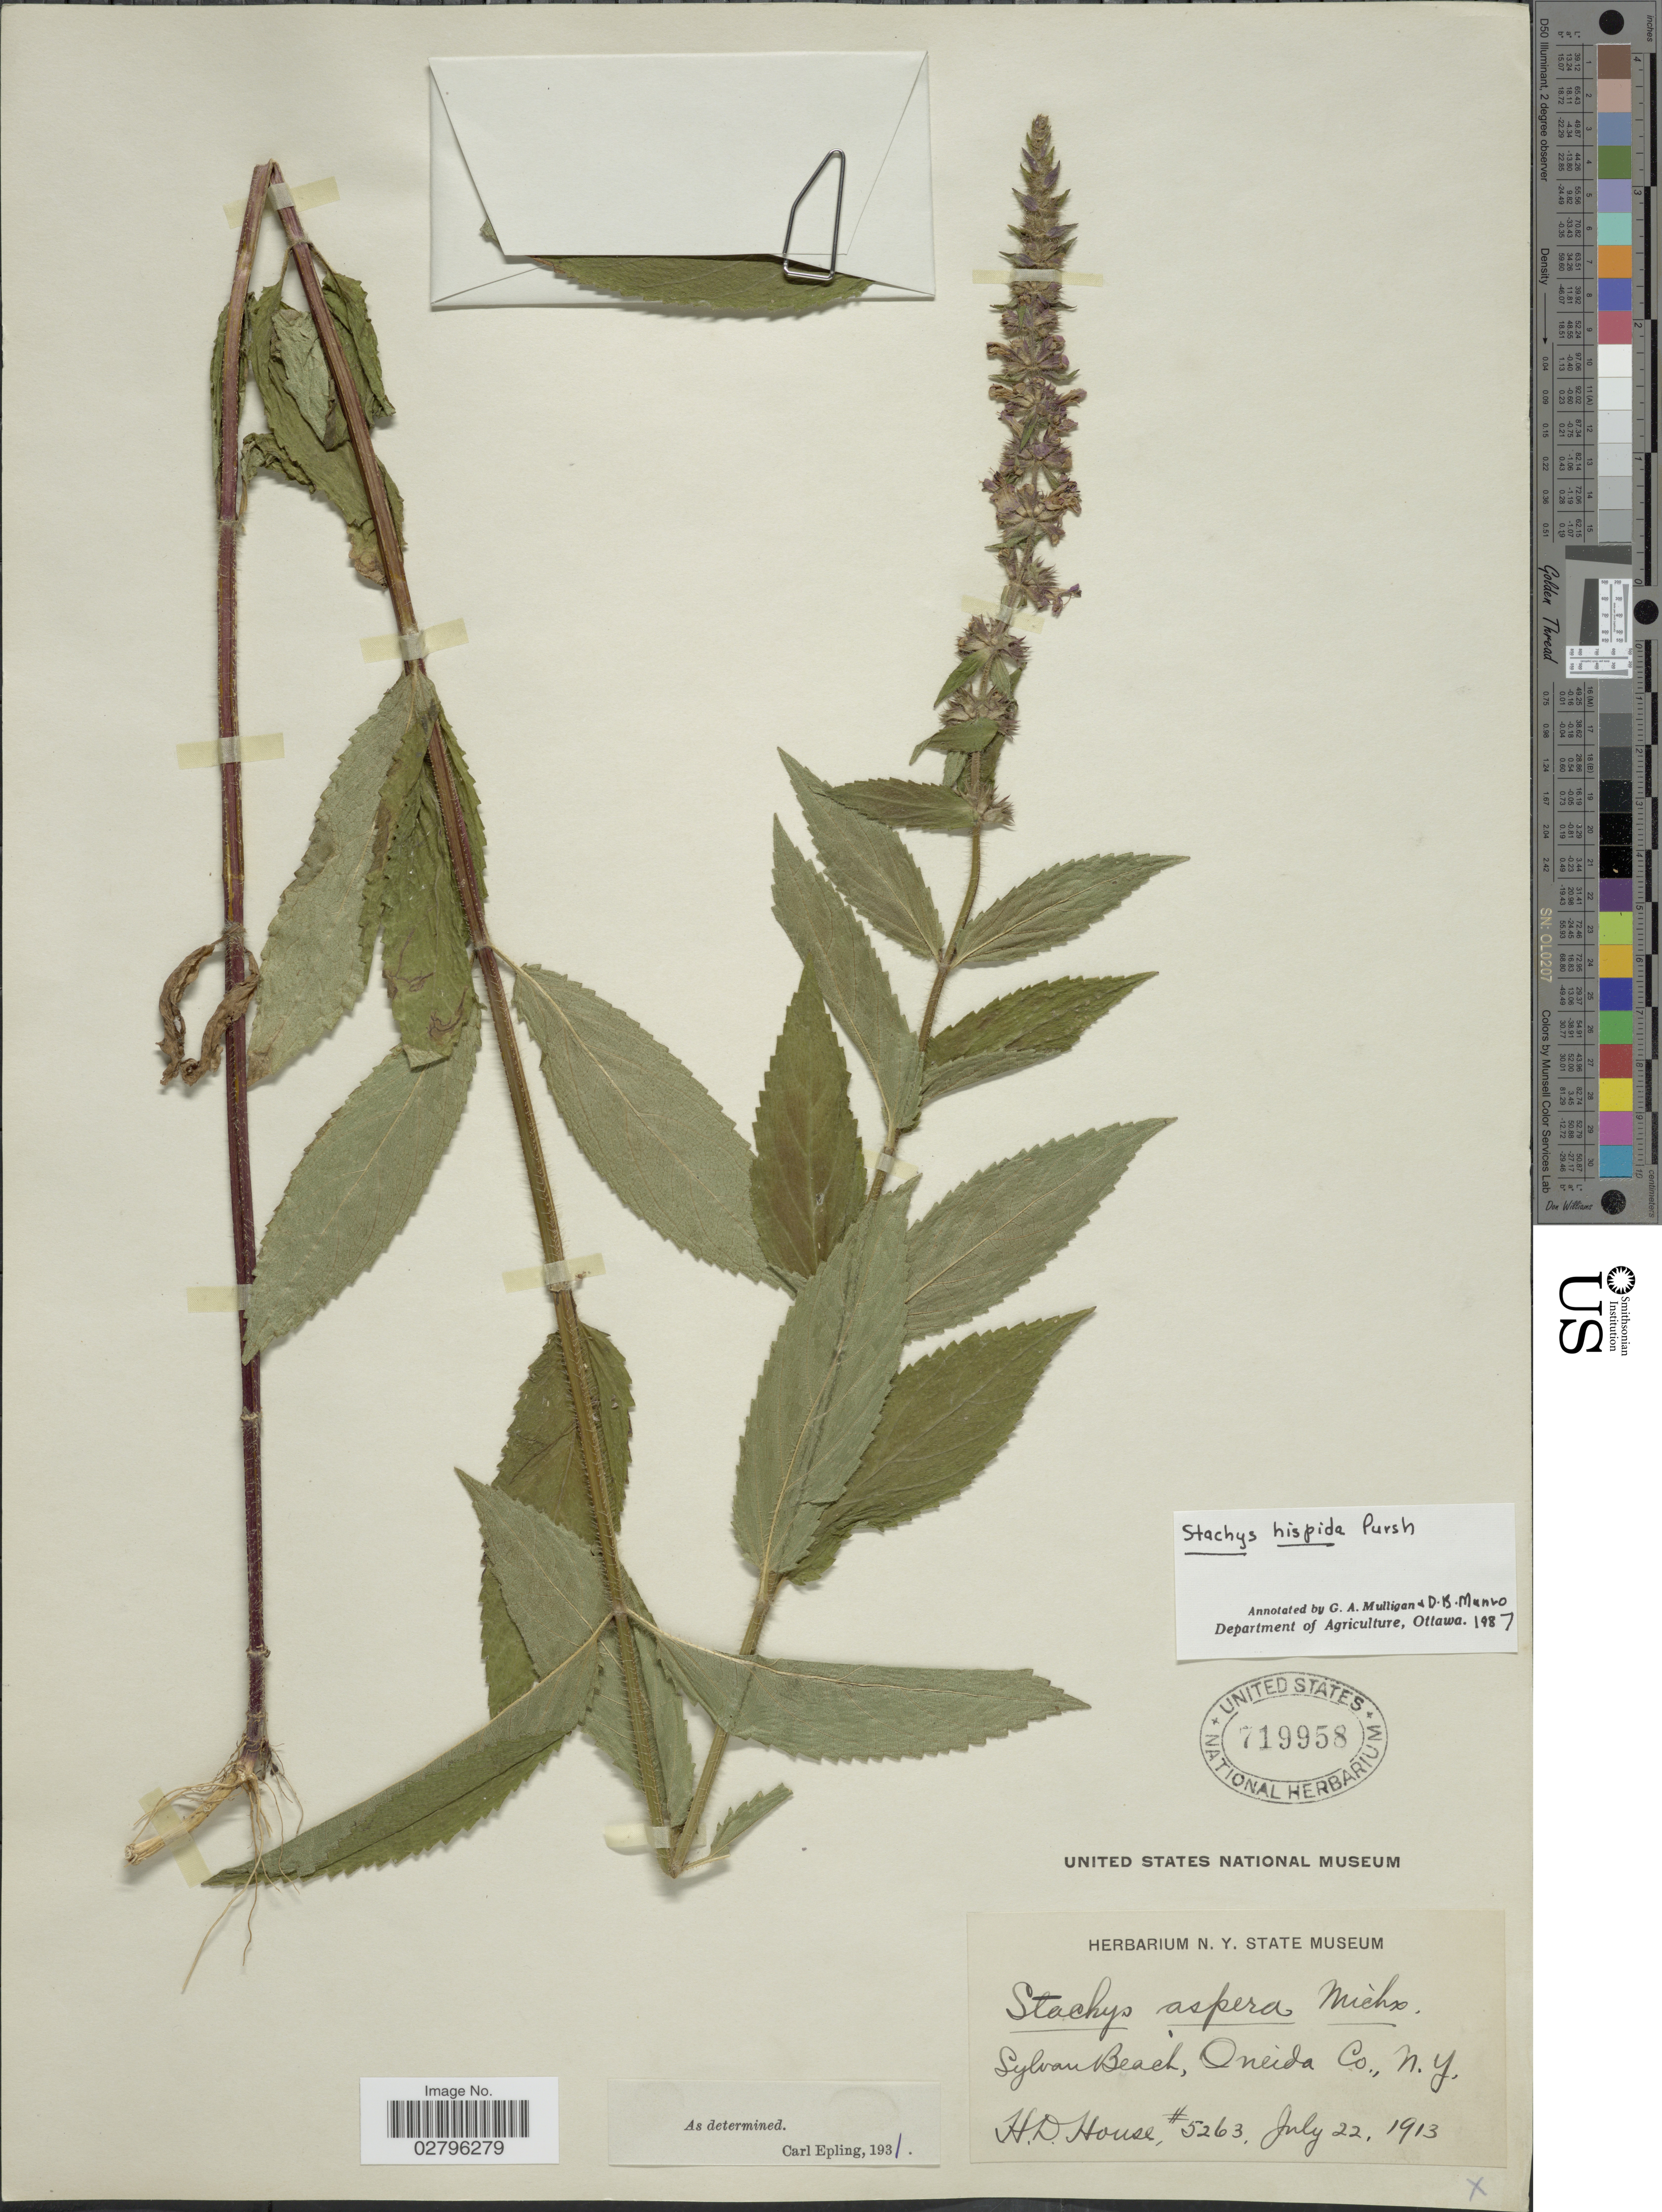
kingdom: Plantae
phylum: Tracheophyta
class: Magnoliopsida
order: Lamiales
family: Lamiaceae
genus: Stachys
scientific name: Stachys hispida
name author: Pursh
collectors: H. D. House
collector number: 5263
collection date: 1913-07-22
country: United States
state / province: New York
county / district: Oneida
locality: Sylvan Beach, Oneida Co., N.Y.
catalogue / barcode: US 719958